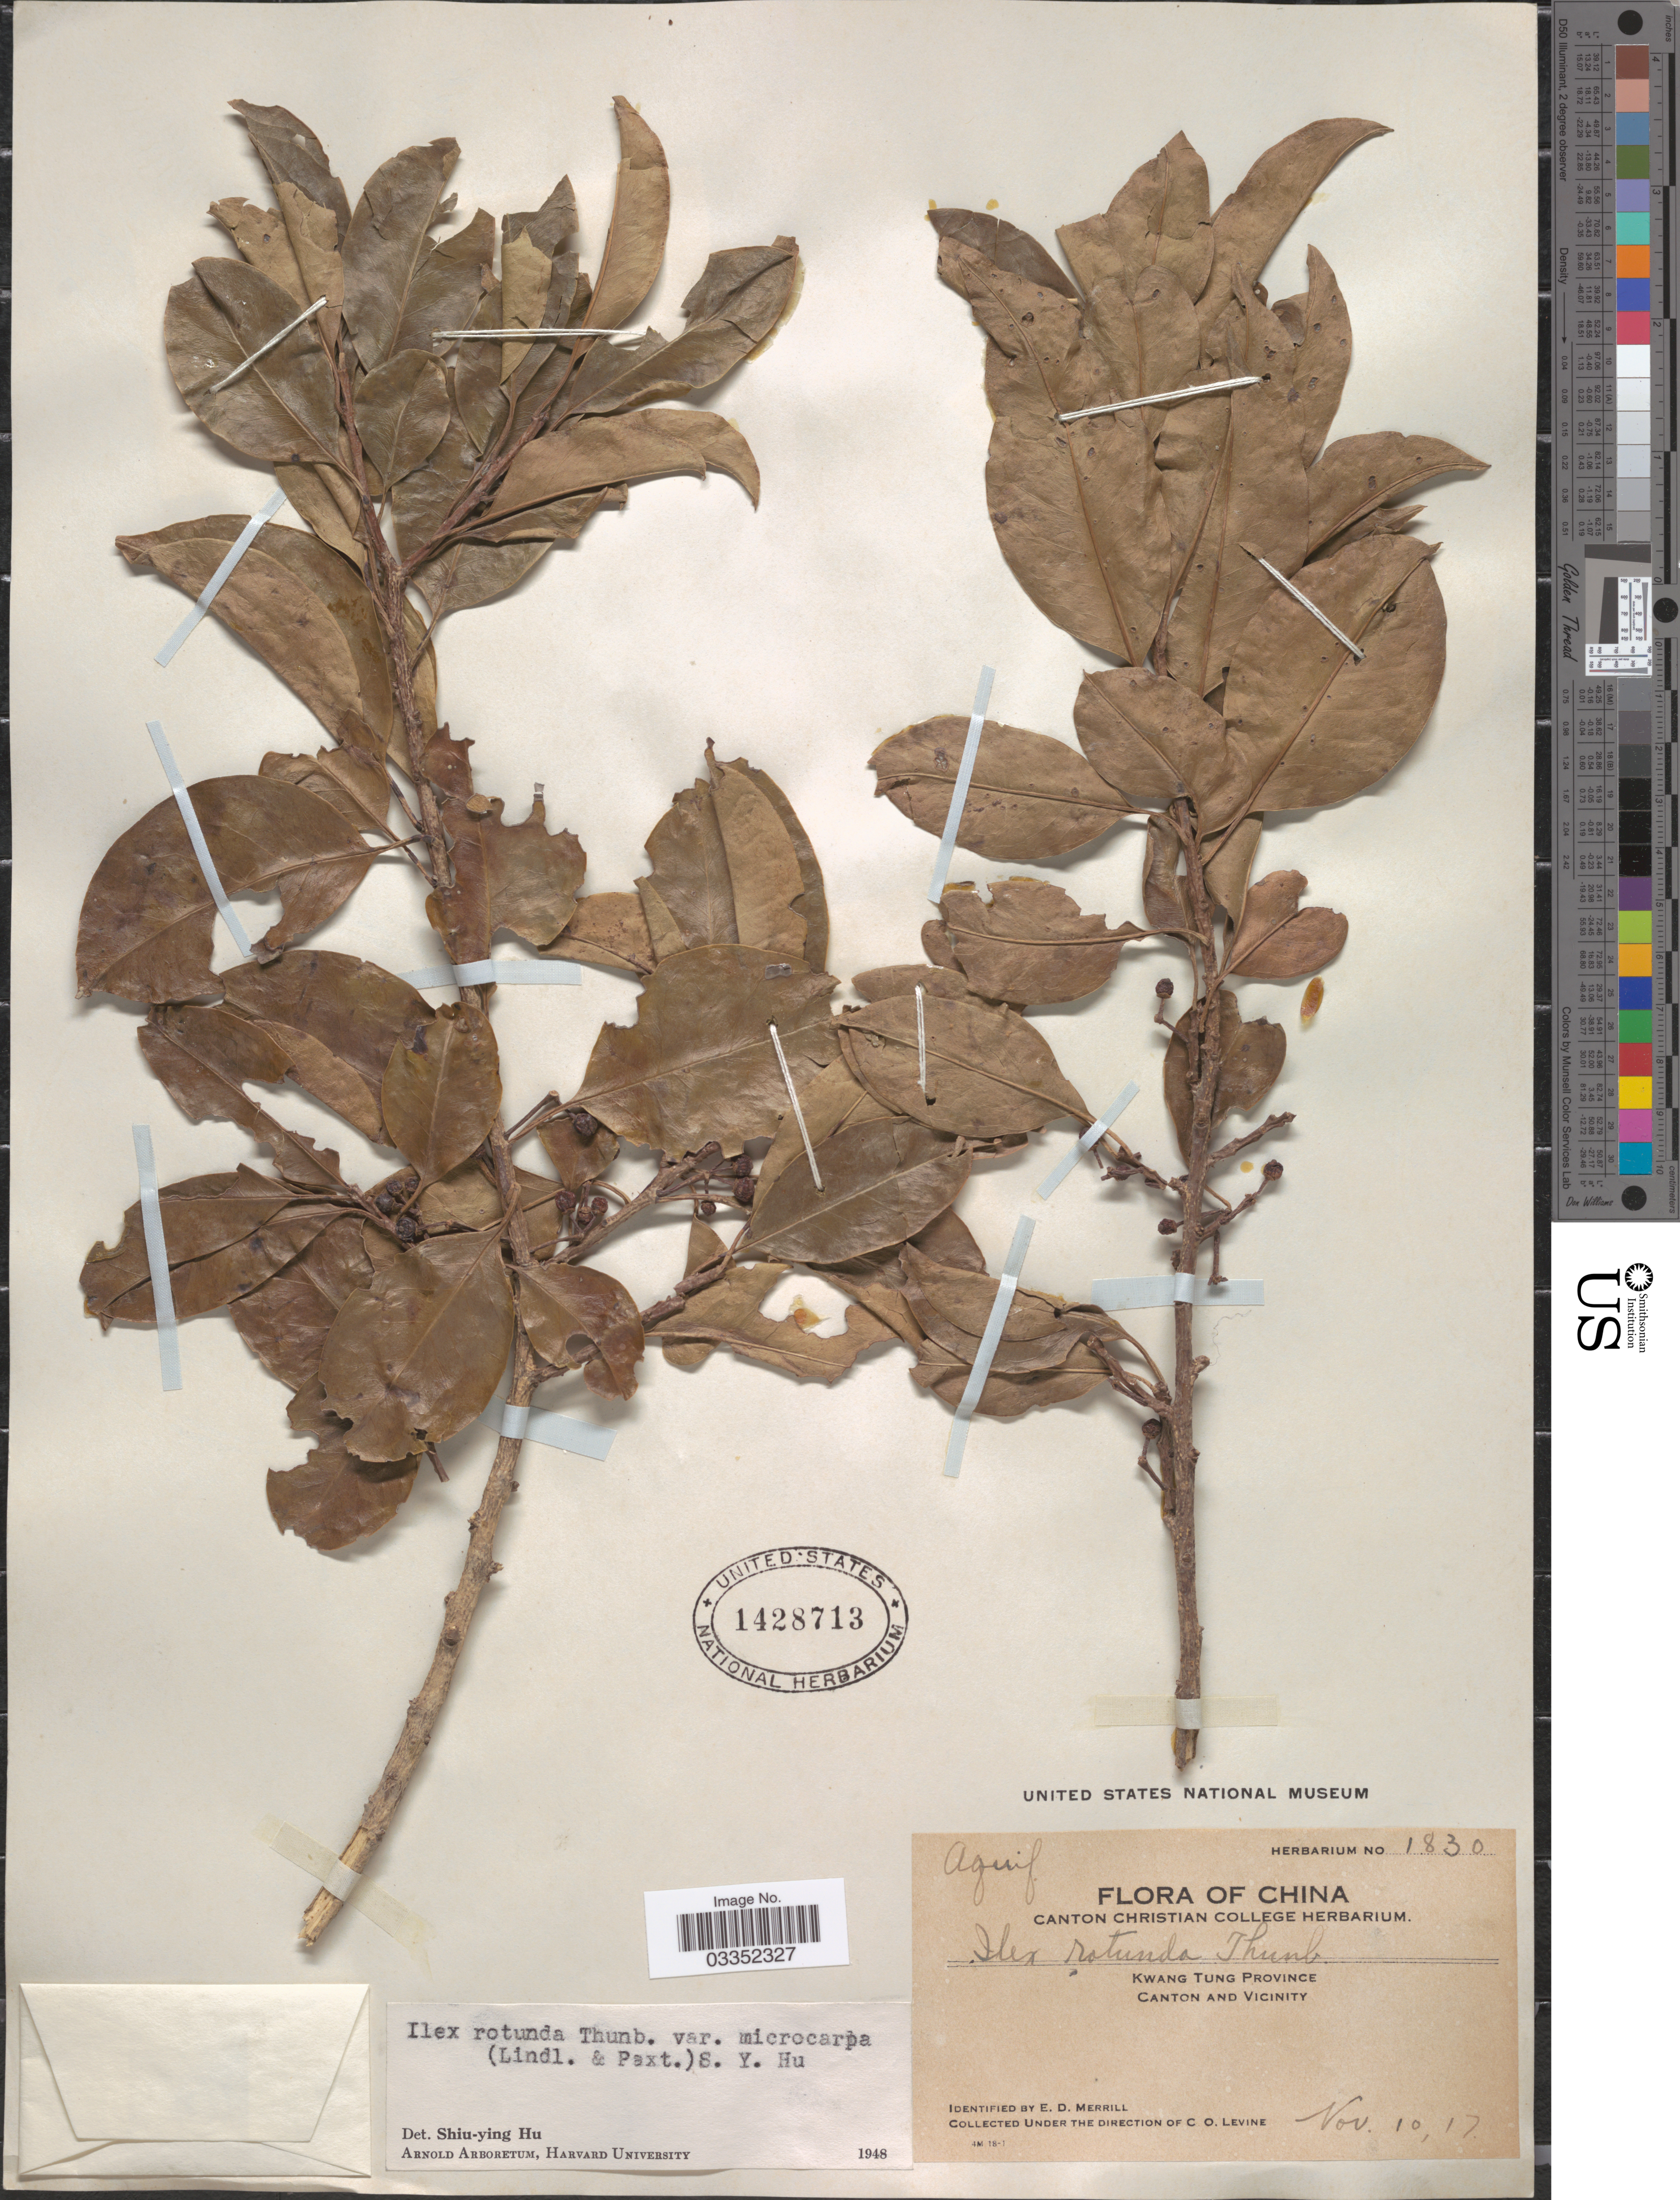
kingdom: Plantae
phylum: Tracheophyta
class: Magnoliopsida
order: Aquifoliales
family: Aquifoliaceae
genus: Ilex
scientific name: Ilex rotunda var. microcarpa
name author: (Lindl. ex Paxton) S.Y. Hu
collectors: C. O. Levine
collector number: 1830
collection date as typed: Transcribed d/m/y: 10/11/17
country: China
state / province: Guangdong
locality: Kwang Tung Province, Canton and Vicinity.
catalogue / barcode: US 1428713